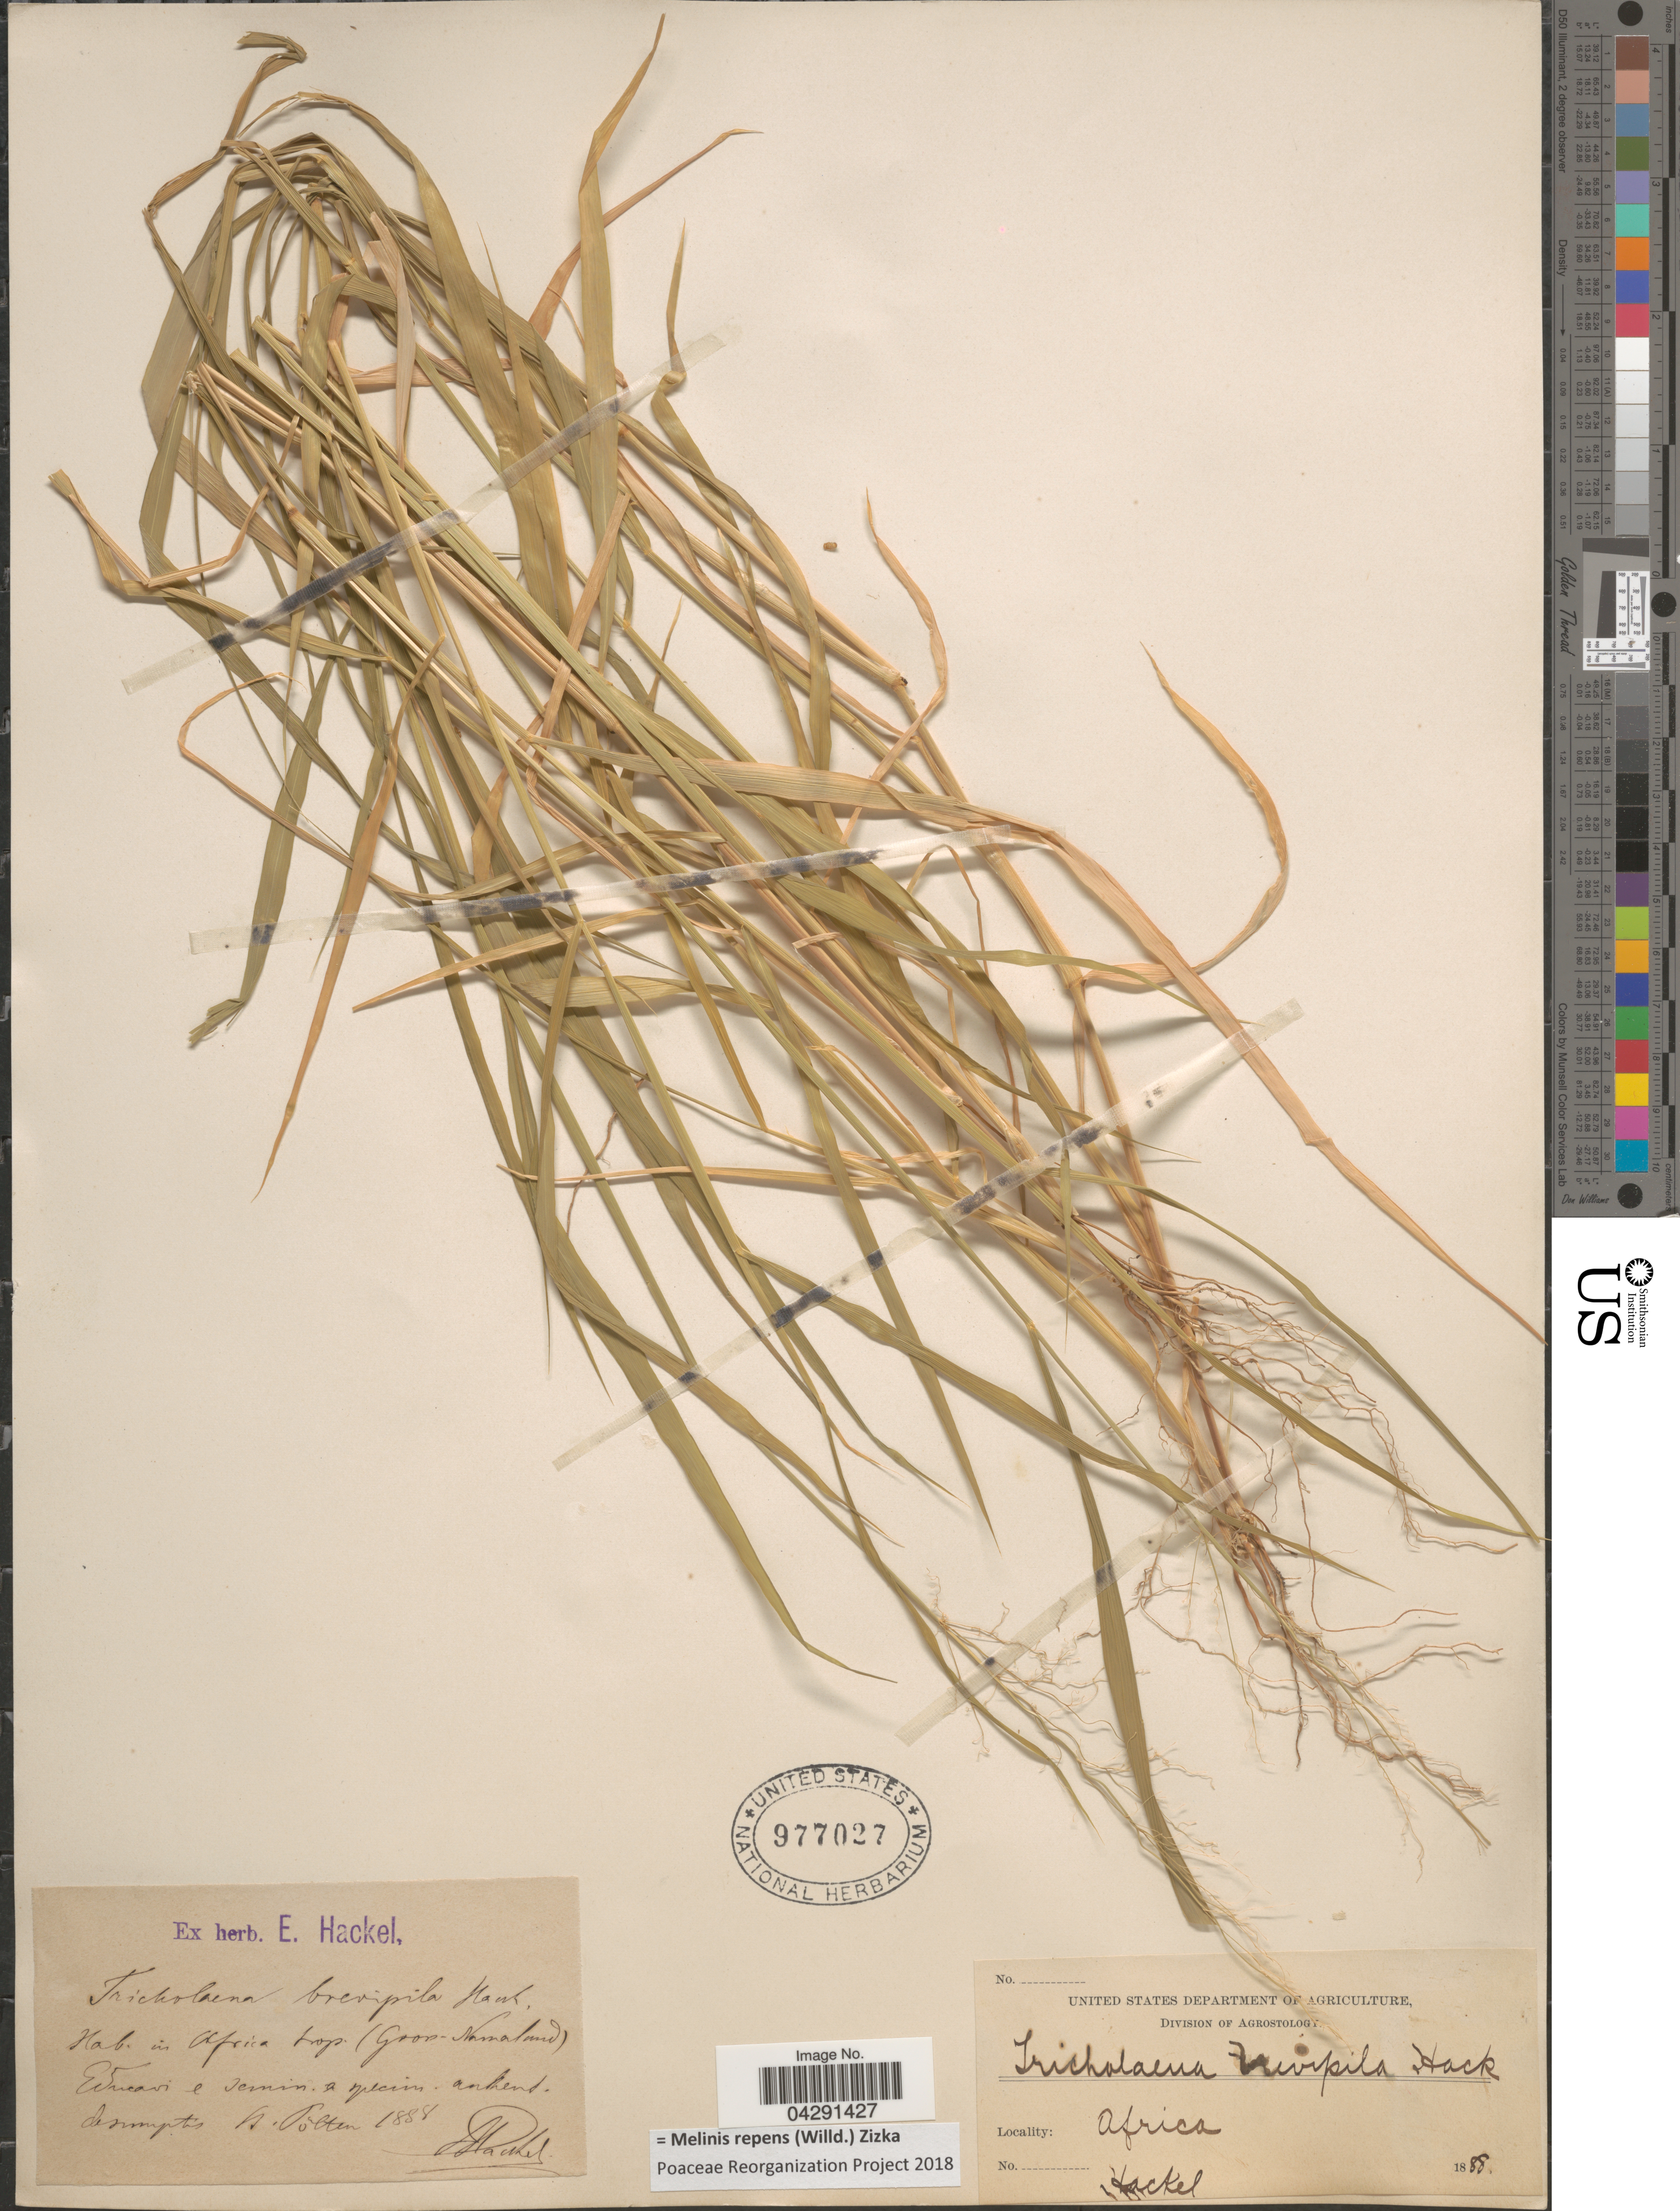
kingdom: Plantae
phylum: Tracheophyta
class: Liliopsida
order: Poales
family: Poaceae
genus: Melinis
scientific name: Melinis repens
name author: (Willd.) Zizka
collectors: -. Hackel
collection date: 1888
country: Namibia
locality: Africa. In Africa trop. (Gross-Namaland) [interpreted].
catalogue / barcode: US 977027